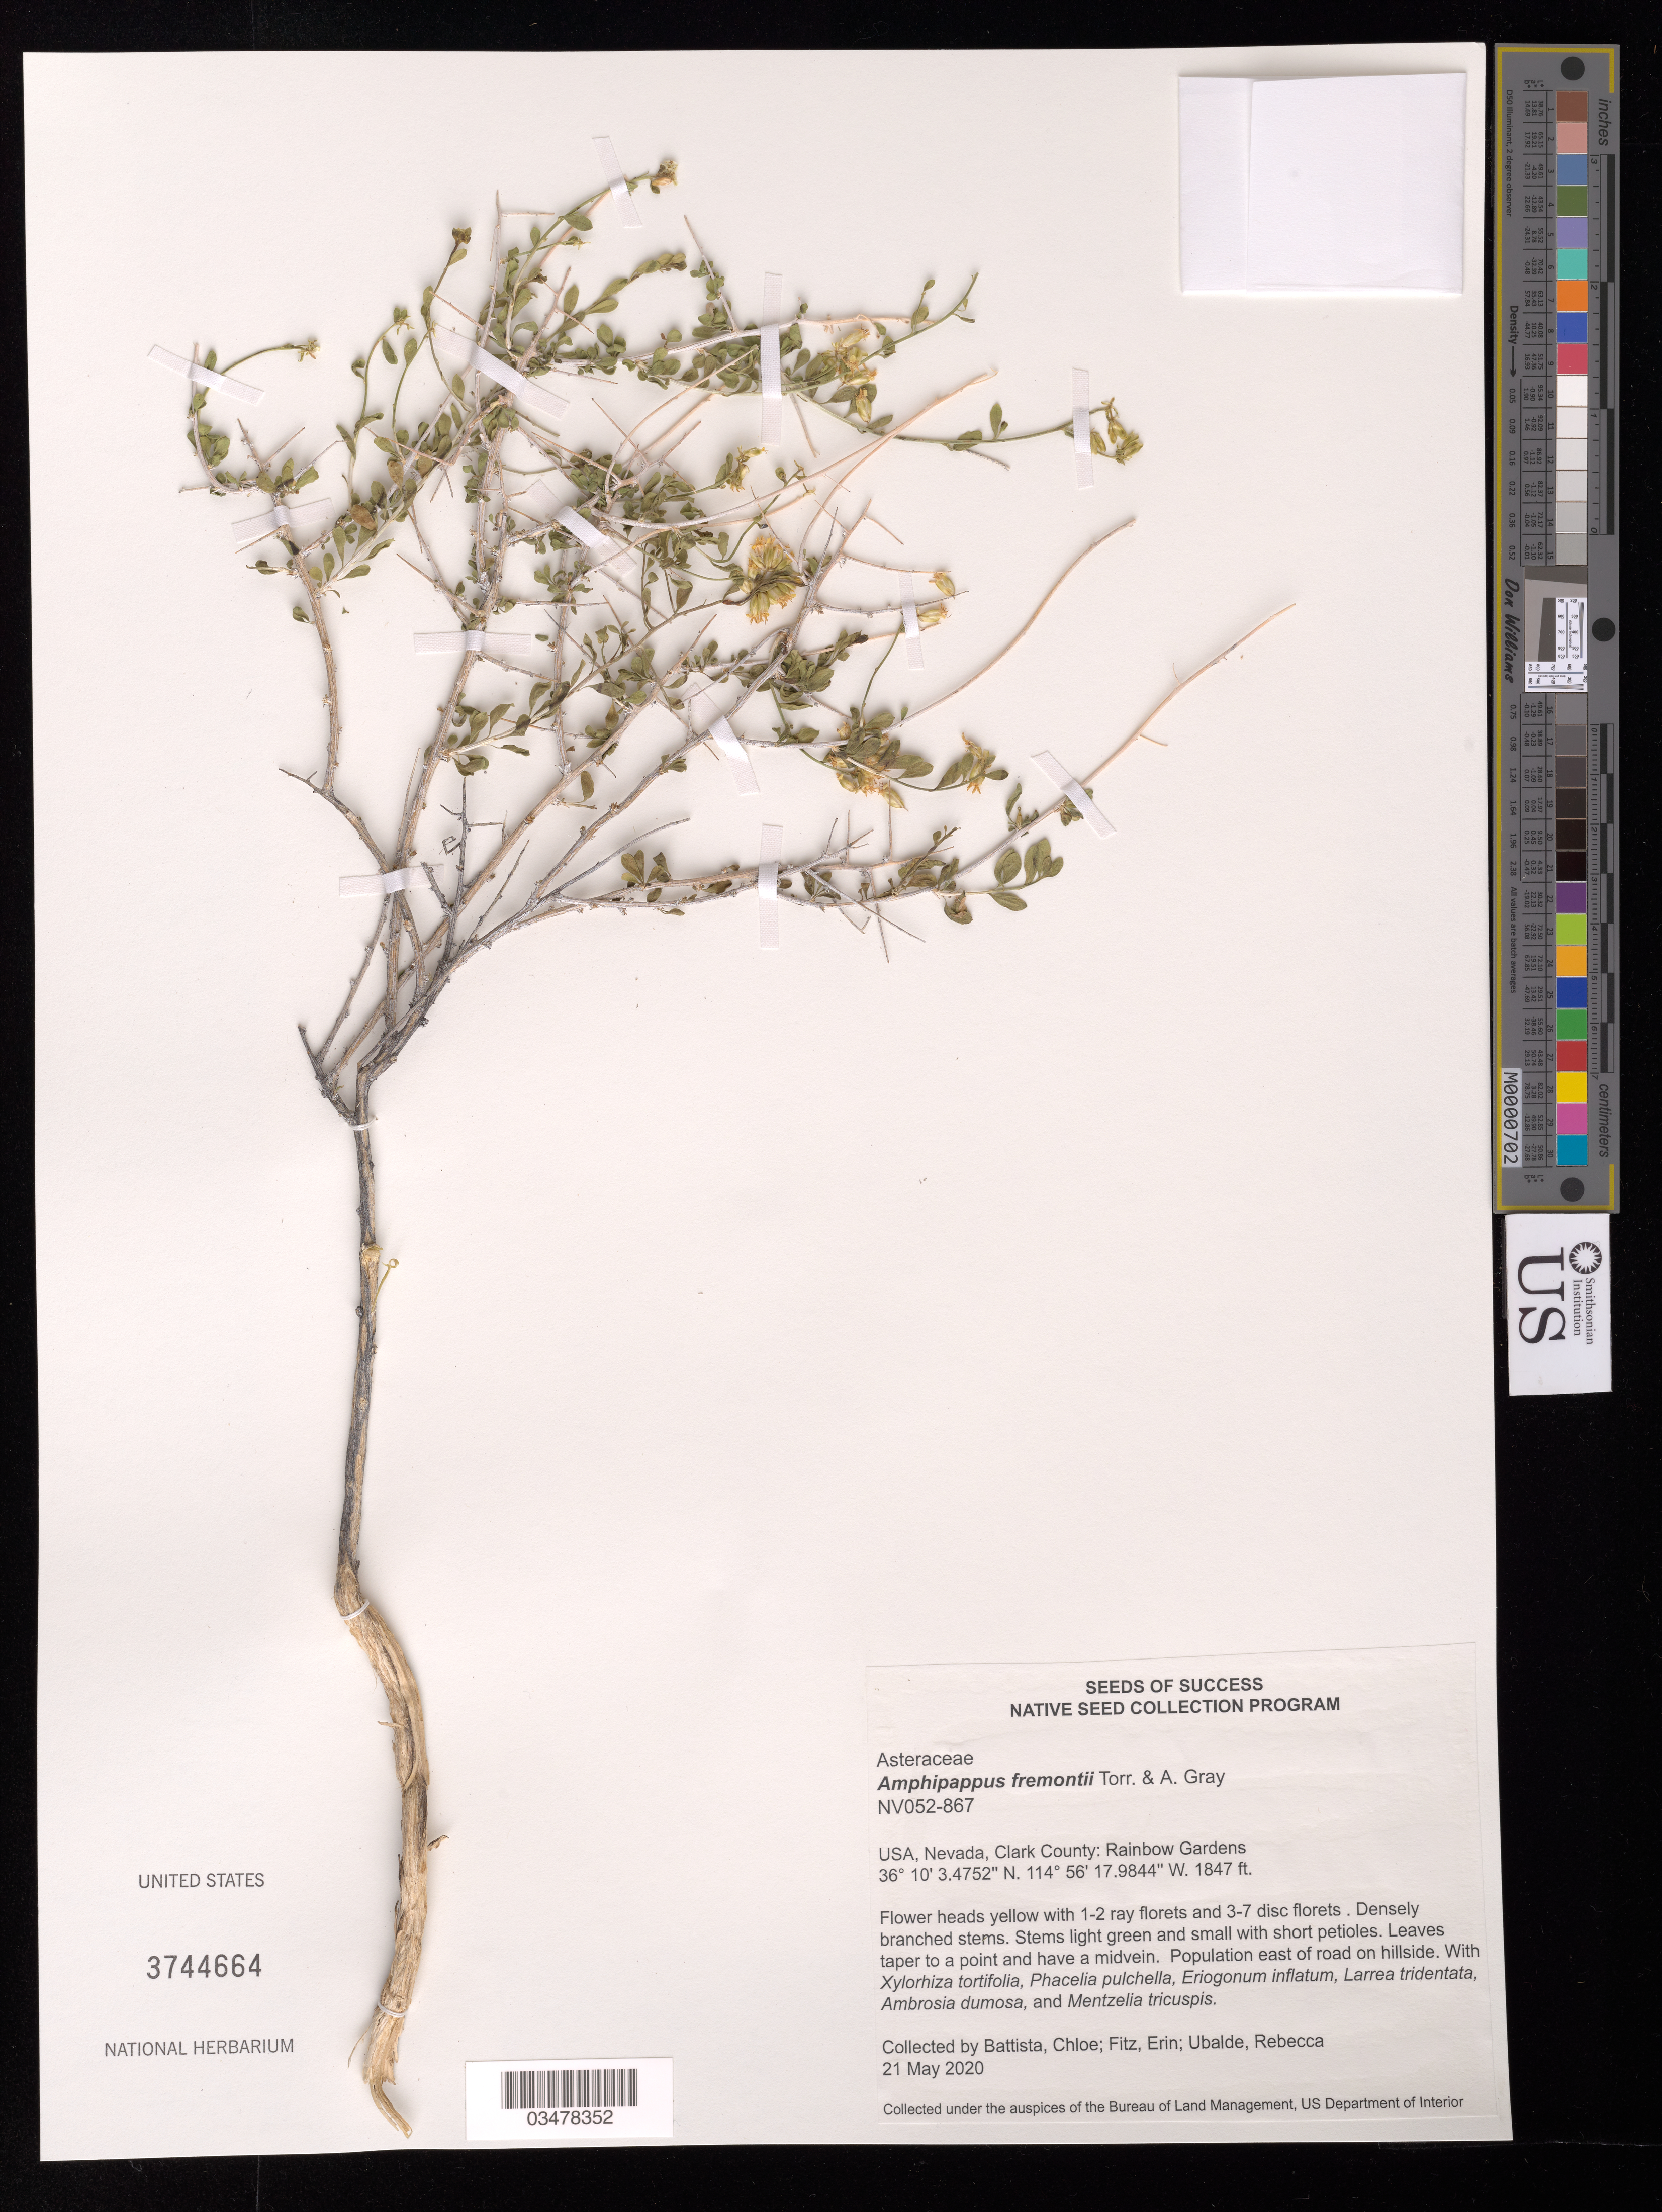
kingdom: Plantae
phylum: Tracheophyta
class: Magnoliopsida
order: Asterales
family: Asteraceae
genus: Amphipappus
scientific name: Amphipappus fremontii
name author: Torr. & A. Gray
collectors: C. Battista, E. Fitz & R. Ubalde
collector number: NV052-867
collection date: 2020-05-21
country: United States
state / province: Nevada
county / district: Clark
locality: Rainbow Gardens.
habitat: Hillside. With Xylorhiza tortifolia, Larrea tridentata, Ambrosia dumosa, etc.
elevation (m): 563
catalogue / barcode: US 3744664